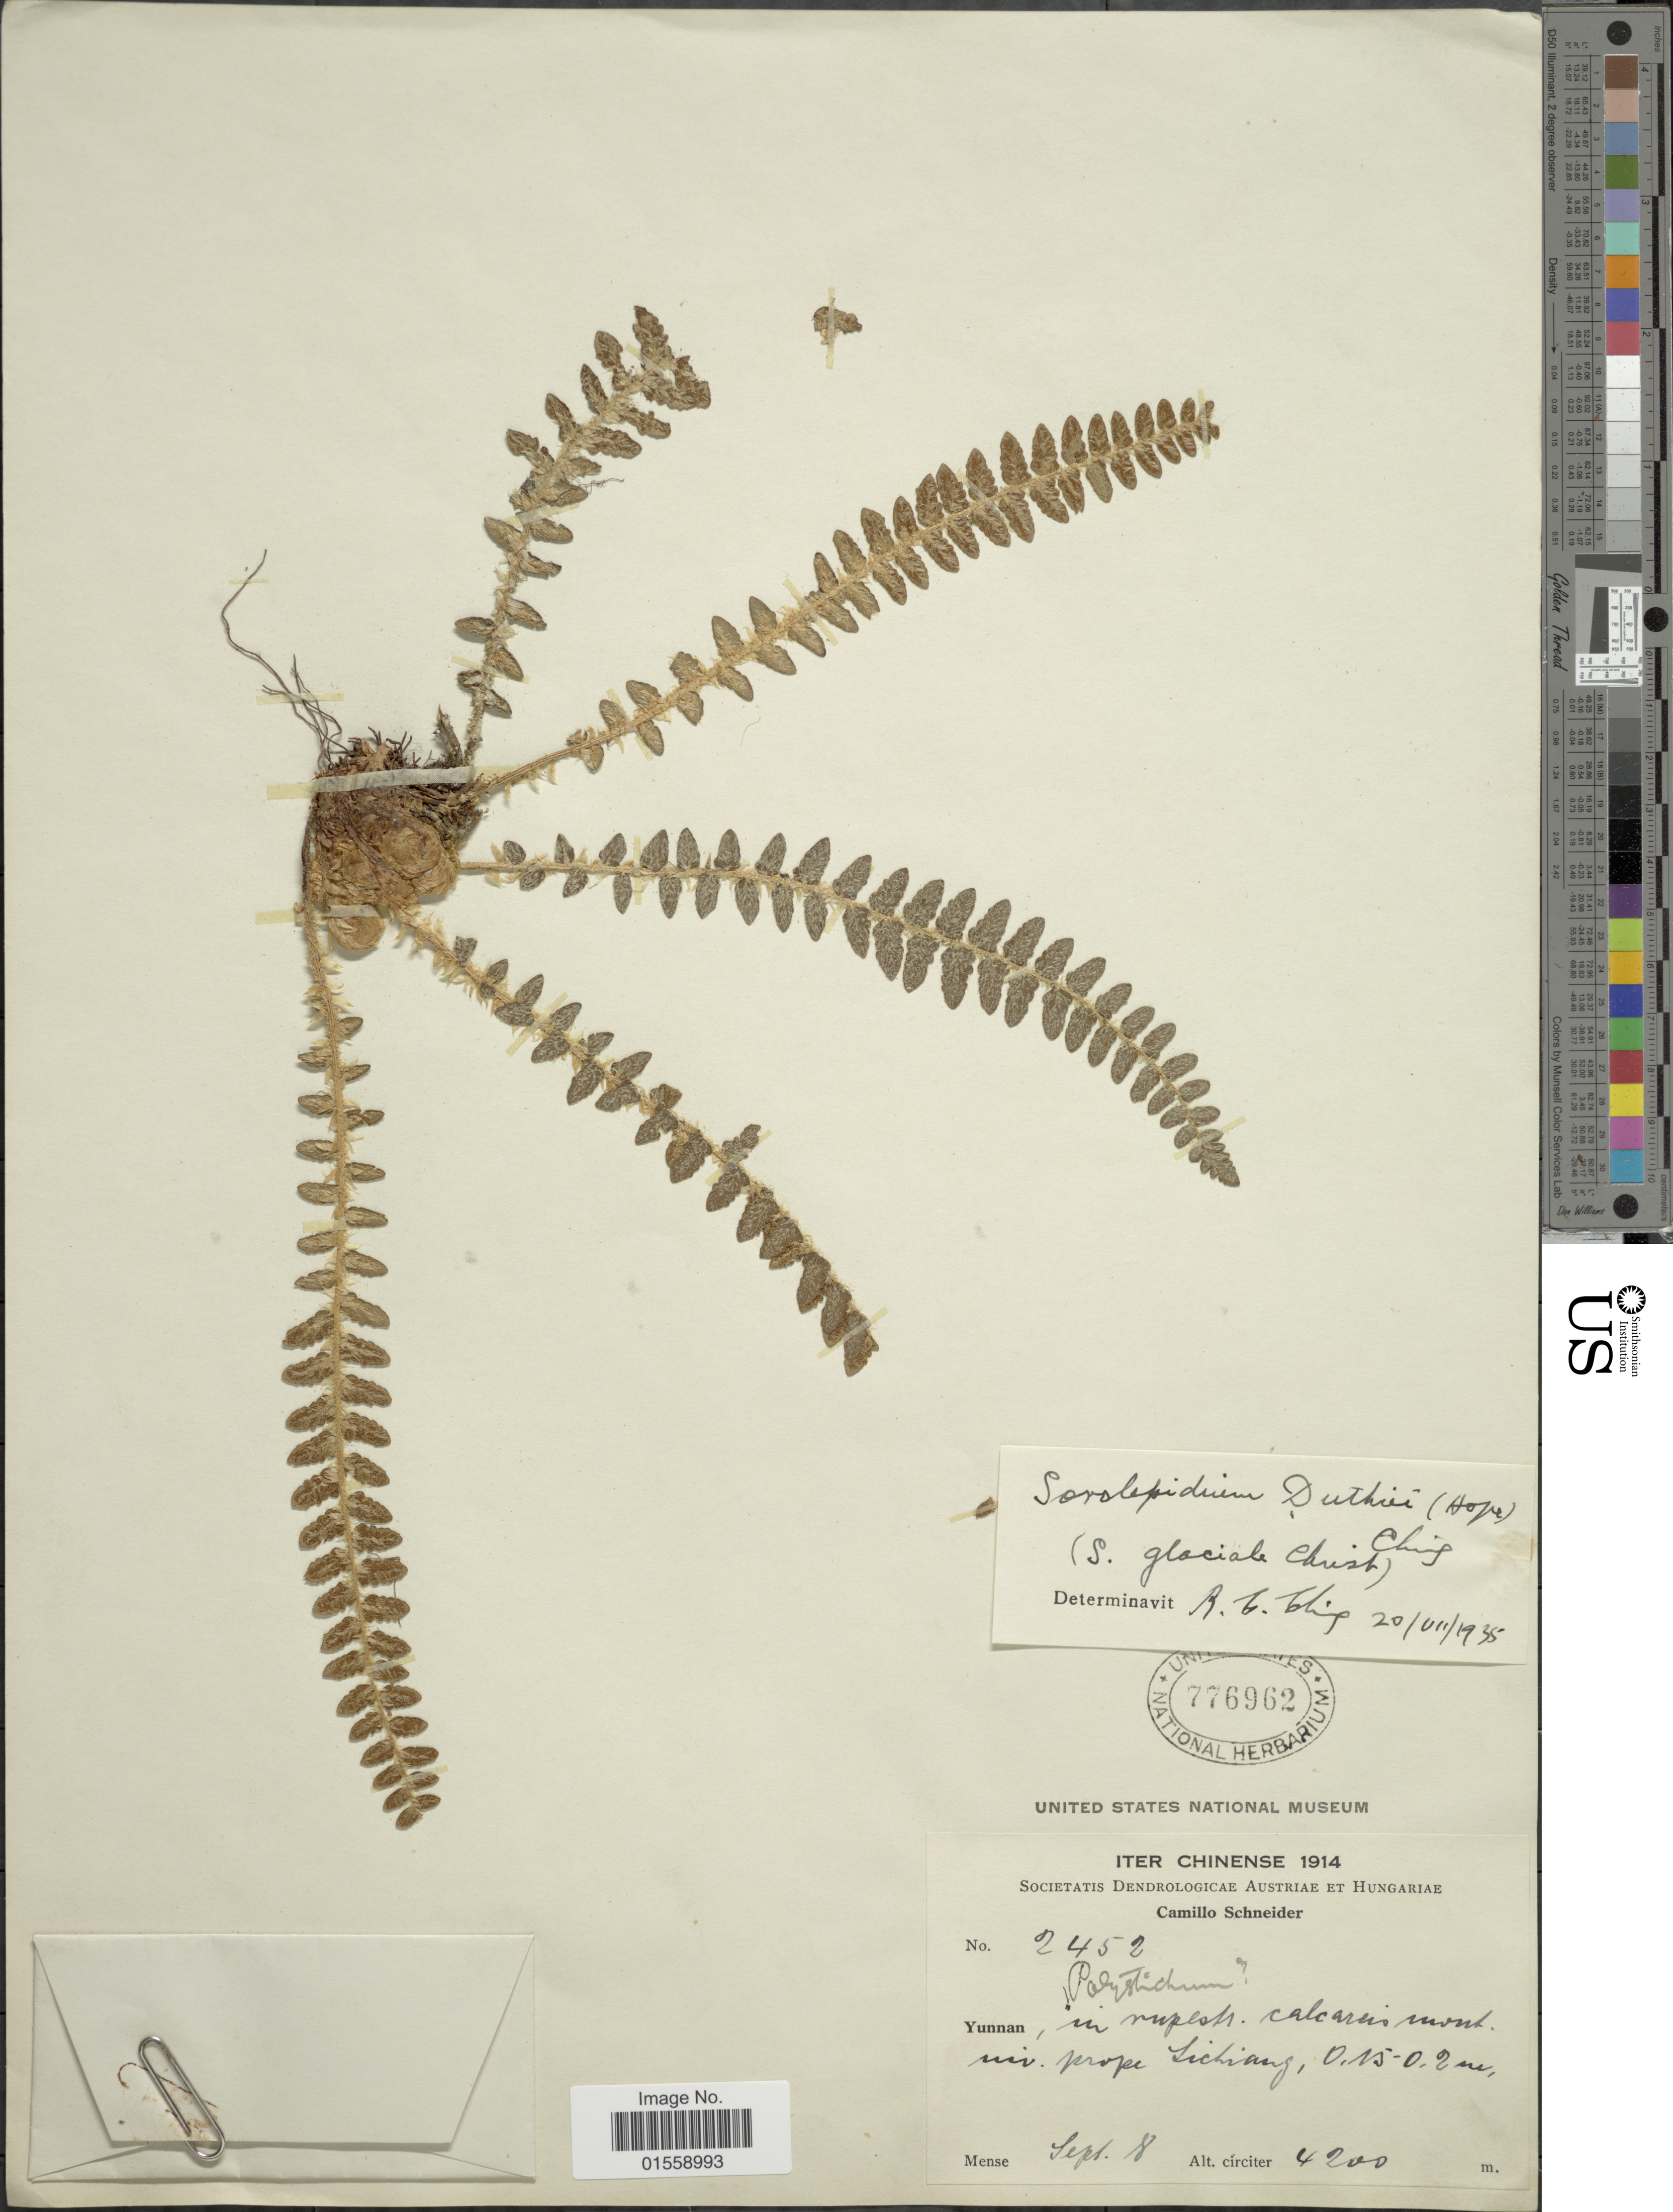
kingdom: Plantae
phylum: Tracheophyta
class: Polypodiopsida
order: Polypodiales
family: Dryopteridaceae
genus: Polystichum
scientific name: Polystichum duthiei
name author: (C. Hope) C. Chr.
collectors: C. K. Schneider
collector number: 2452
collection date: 1914-09-08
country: China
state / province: Yunnan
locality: In rupesti, calcareis invent in prope Sickiang. [interpreted]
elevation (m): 4200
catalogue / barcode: US 776962